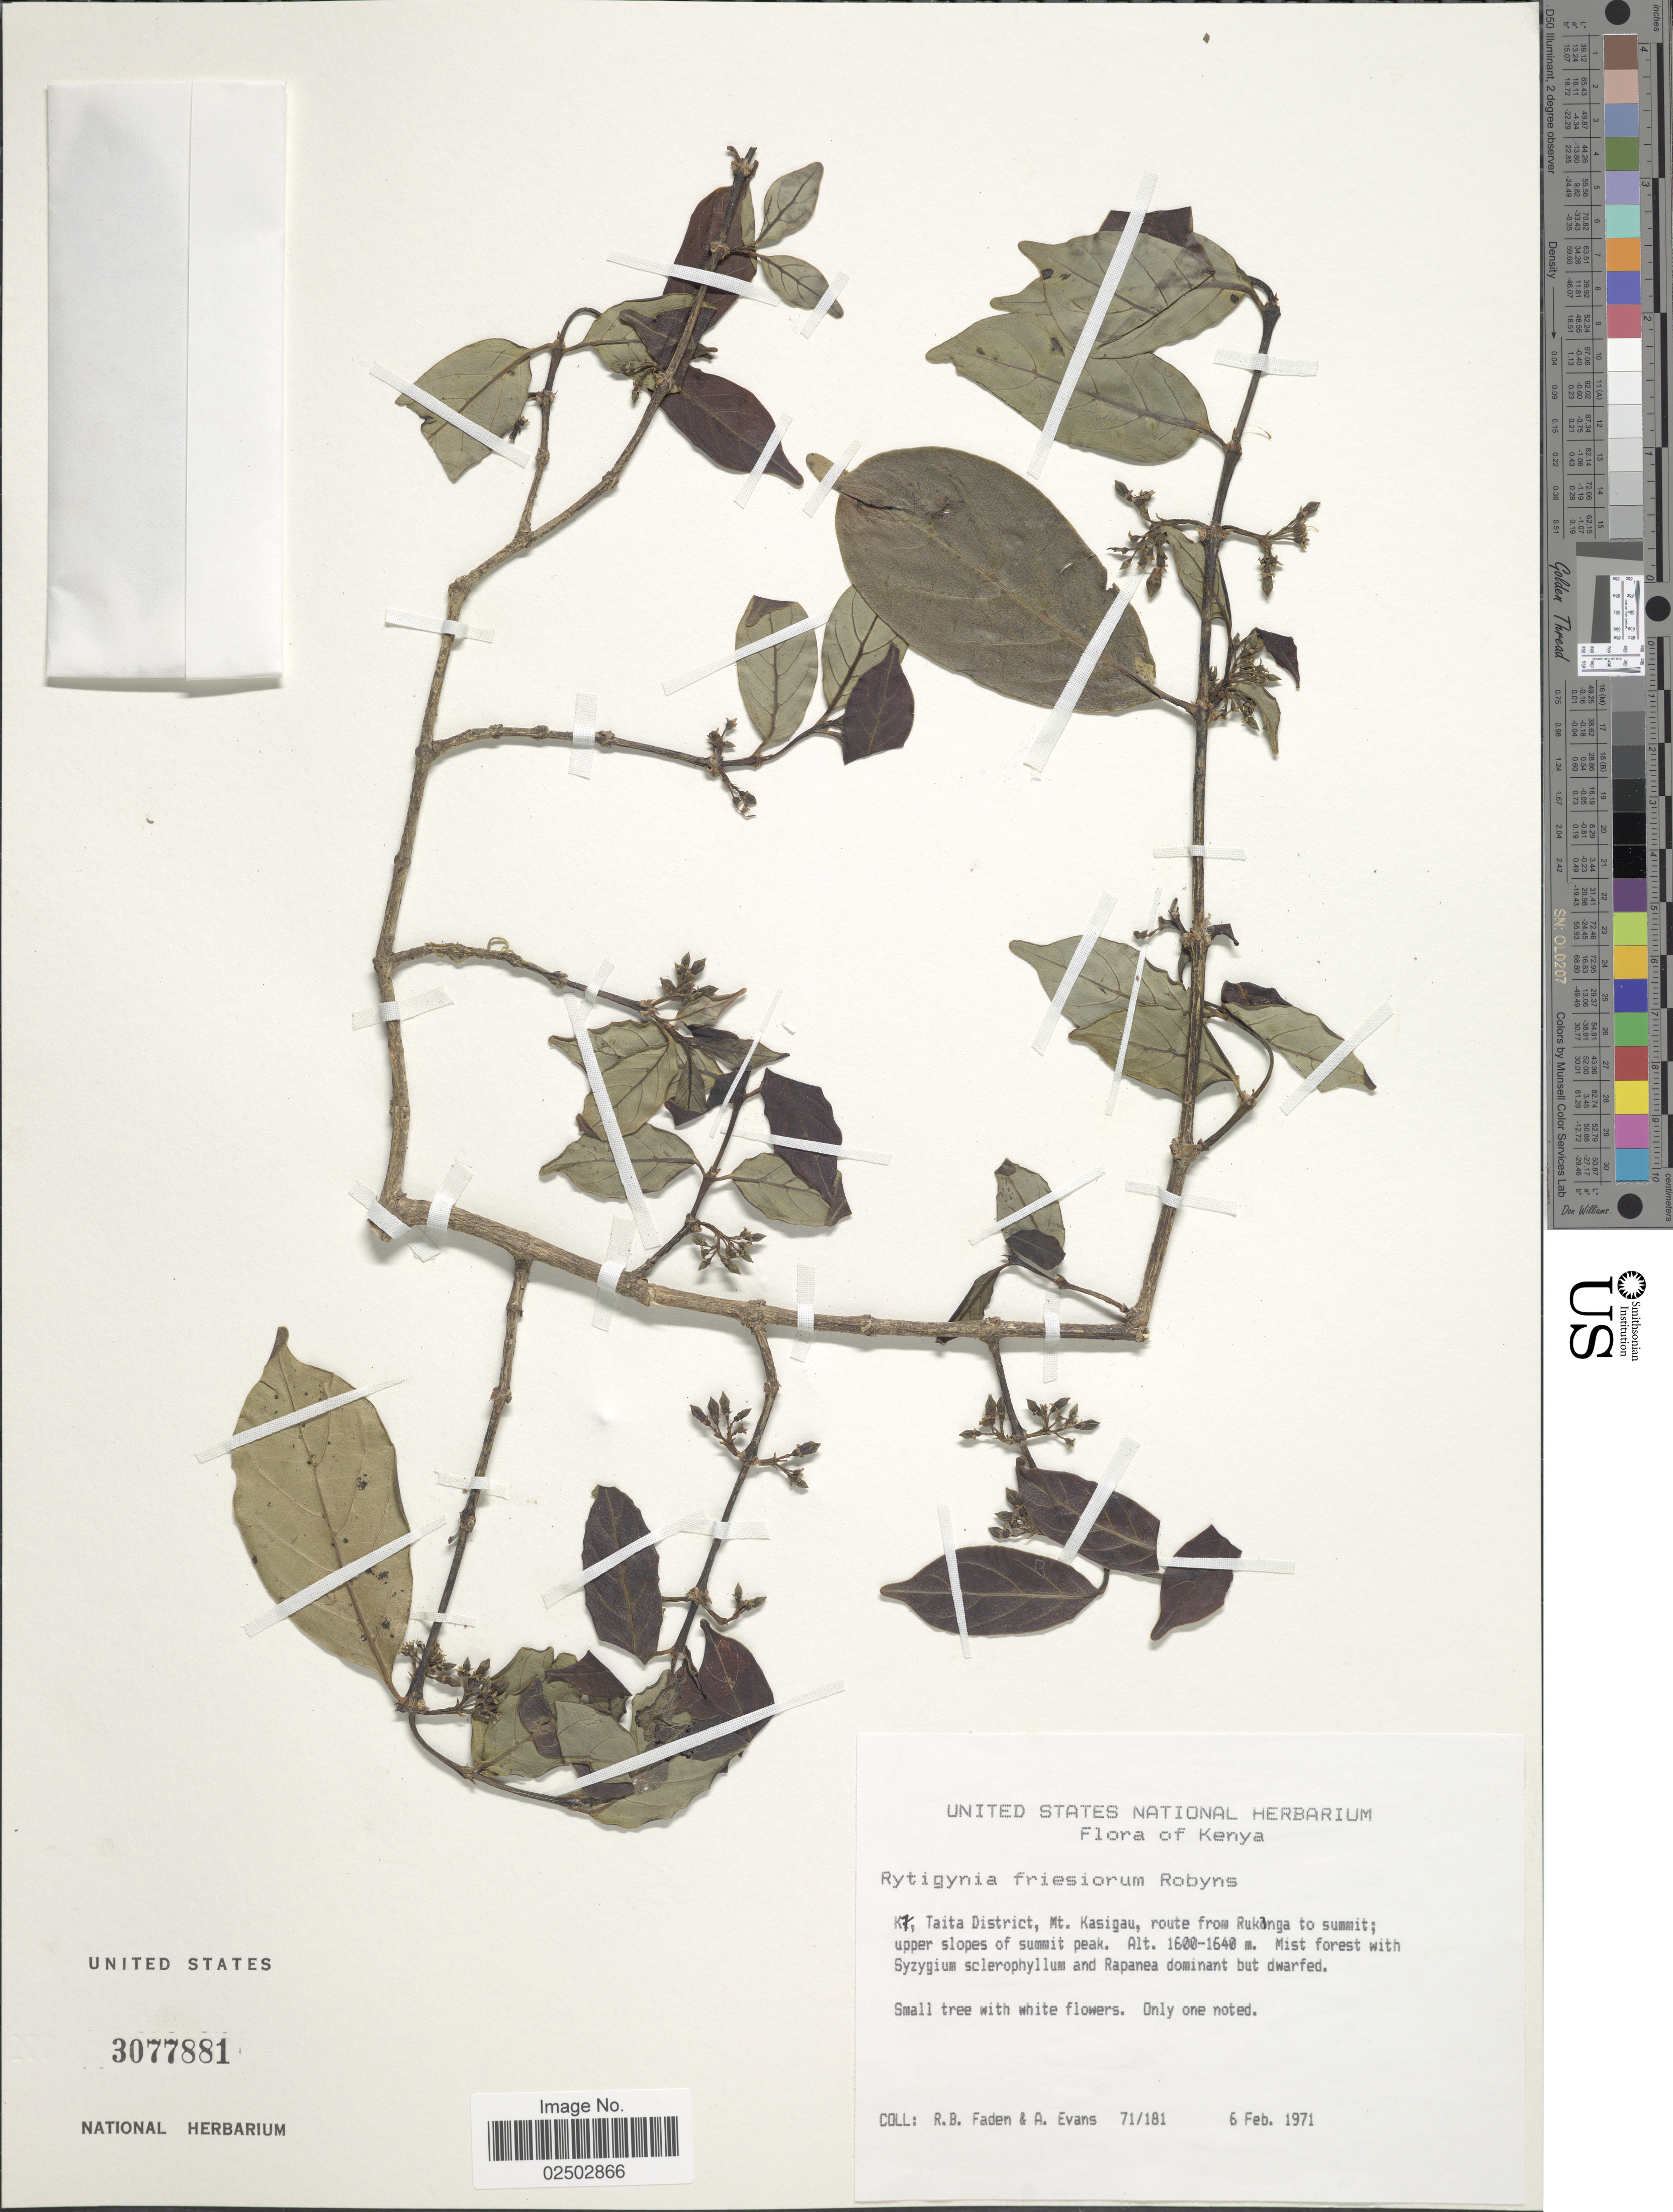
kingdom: Plantae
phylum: Tracheophyta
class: Magnoliopsida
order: Gentianales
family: Rubiaceae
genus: Rytigynia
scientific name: Rytigynia friesiorum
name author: Robyns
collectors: R. B. Faden & A. Evans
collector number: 71/181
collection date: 1971-02-06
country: Kenya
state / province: Taita Taveta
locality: Kenya, K7, Taita District, Mt. Kasigau, route from Rukonga to summit, upper slopes of summit peak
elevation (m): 1600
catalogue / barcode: US 3077881